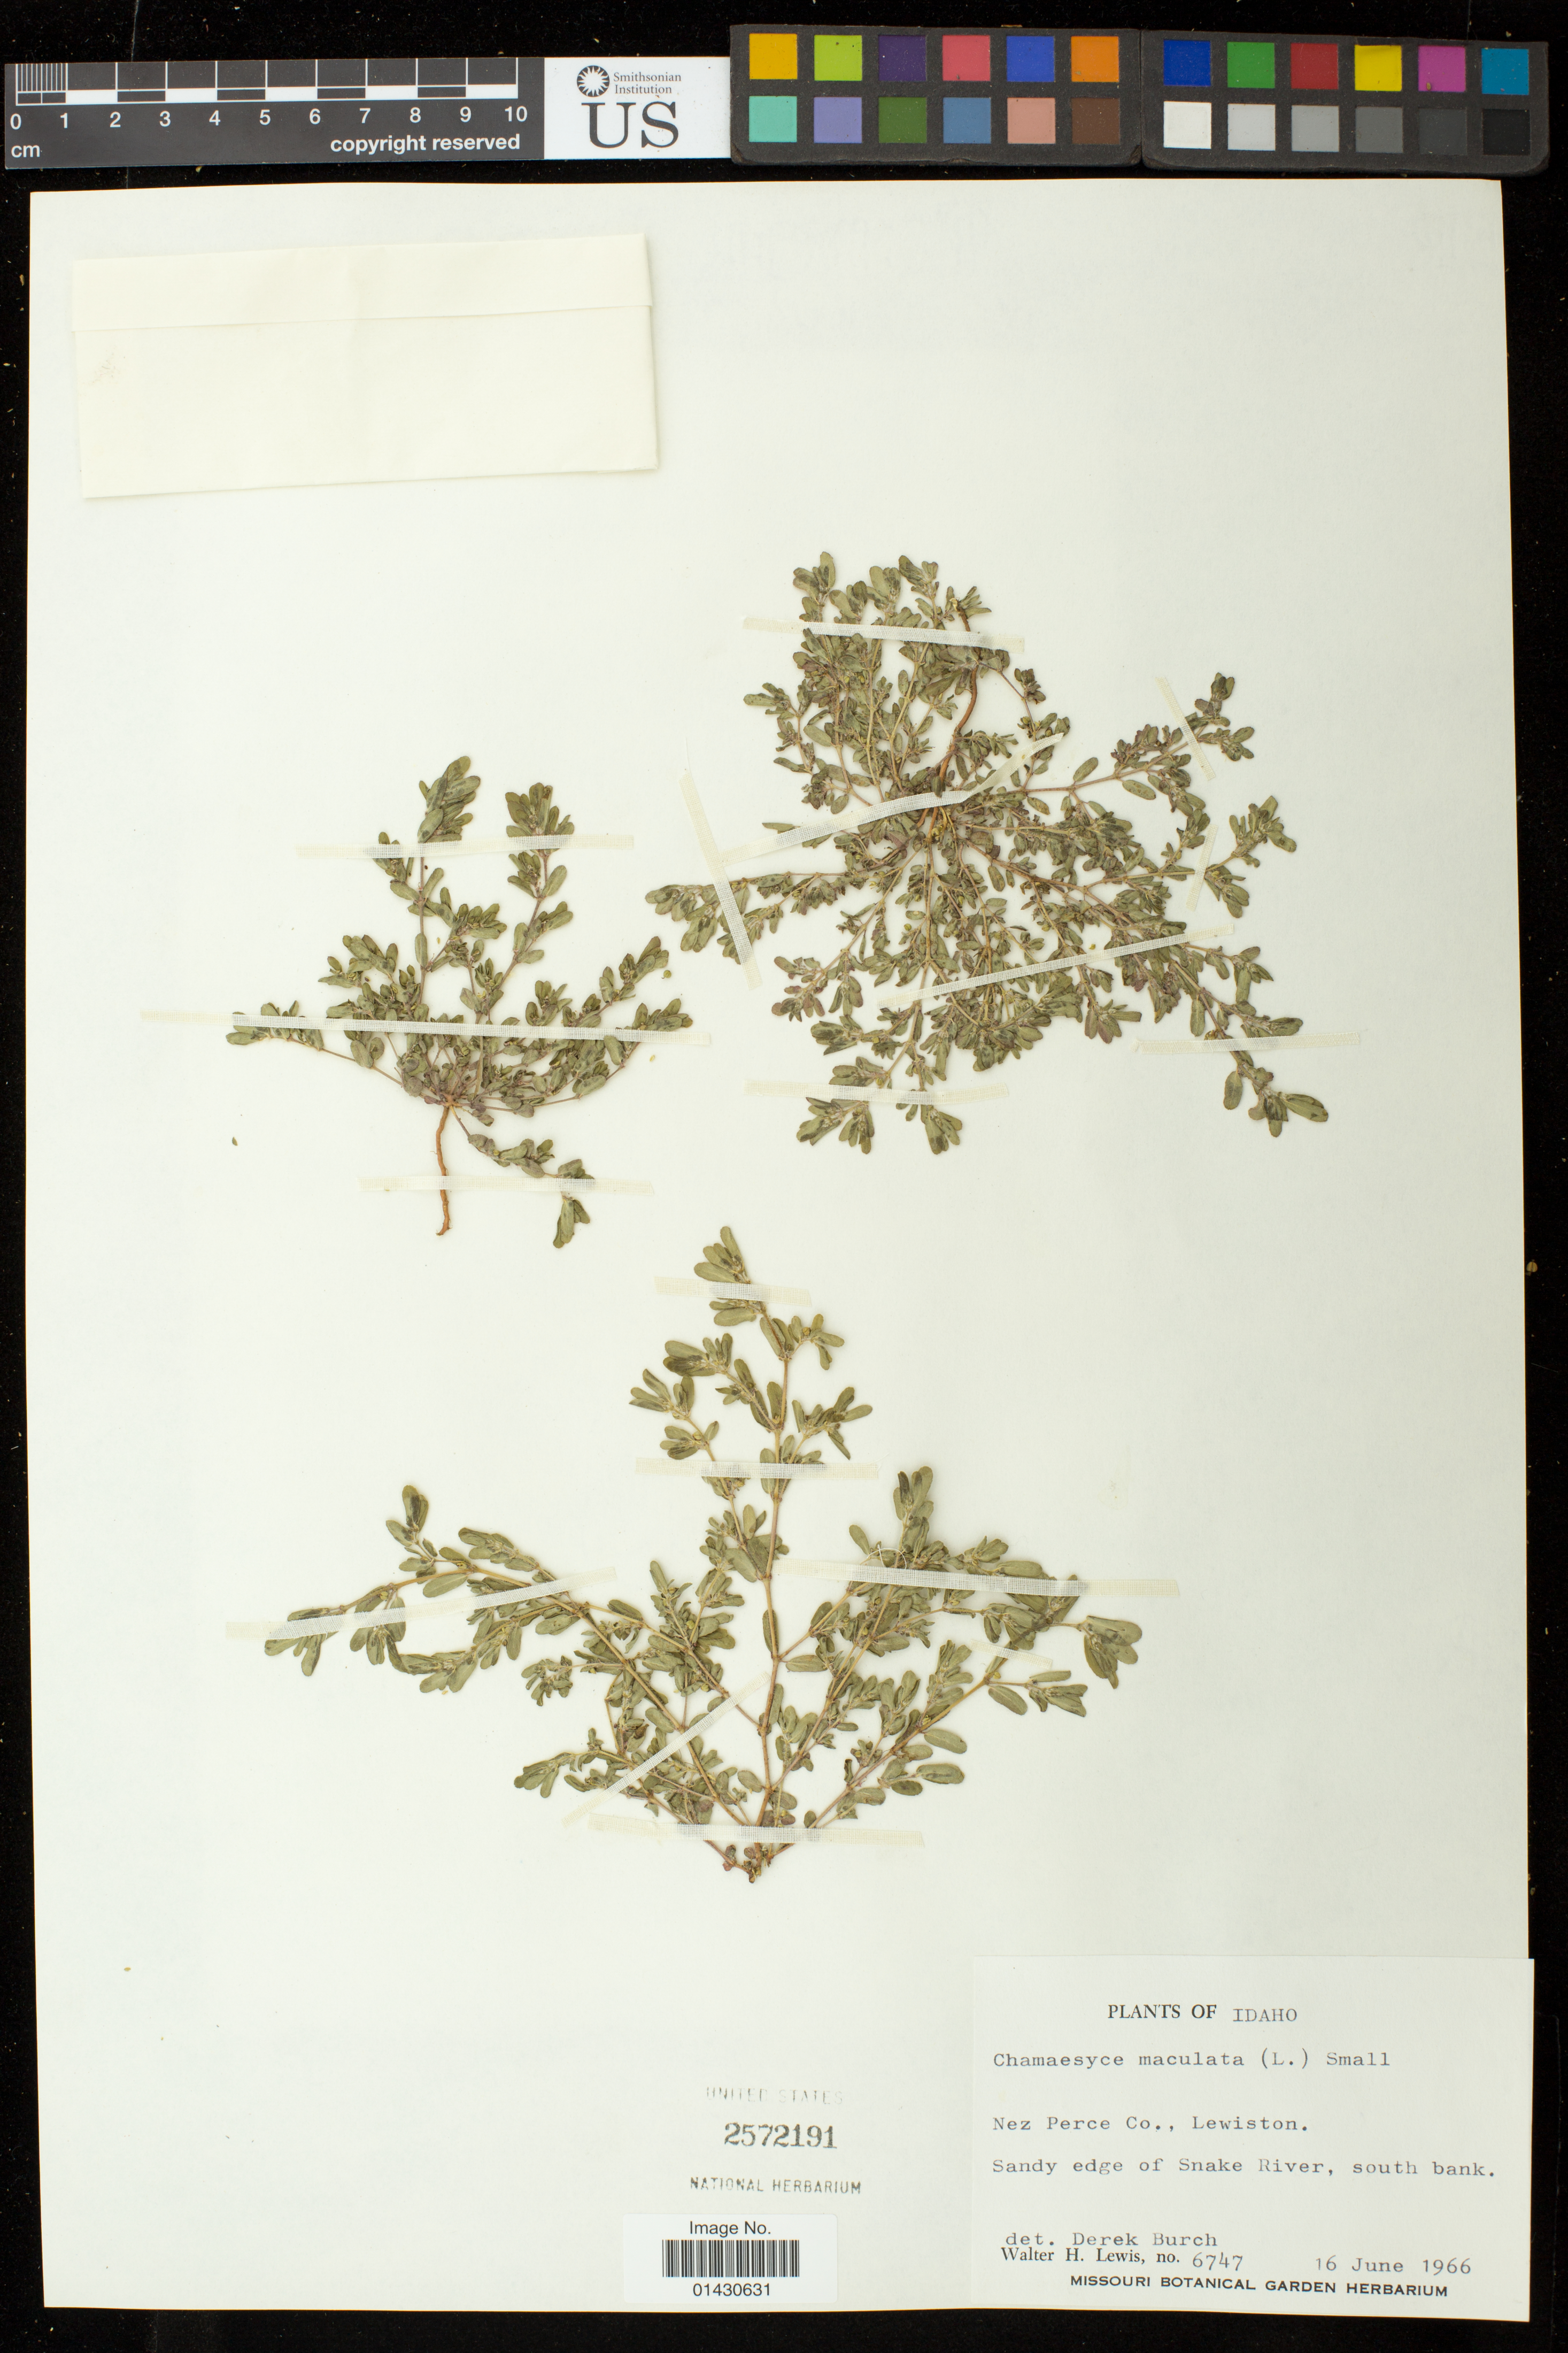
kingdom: Plantae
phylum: Tracheophyta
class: Magnoliopsida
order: Malpighiales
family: Euphorbiaceae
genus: Euphorbia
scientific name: Euphorbia maculata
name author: L.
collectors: W. H. Lewis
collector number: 6747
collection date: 1966-06-16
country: United States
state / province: Idaho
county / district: Nez Perce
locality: Lewiston. Sandy edge of Snake River, south bank.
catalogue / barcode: US 2572191